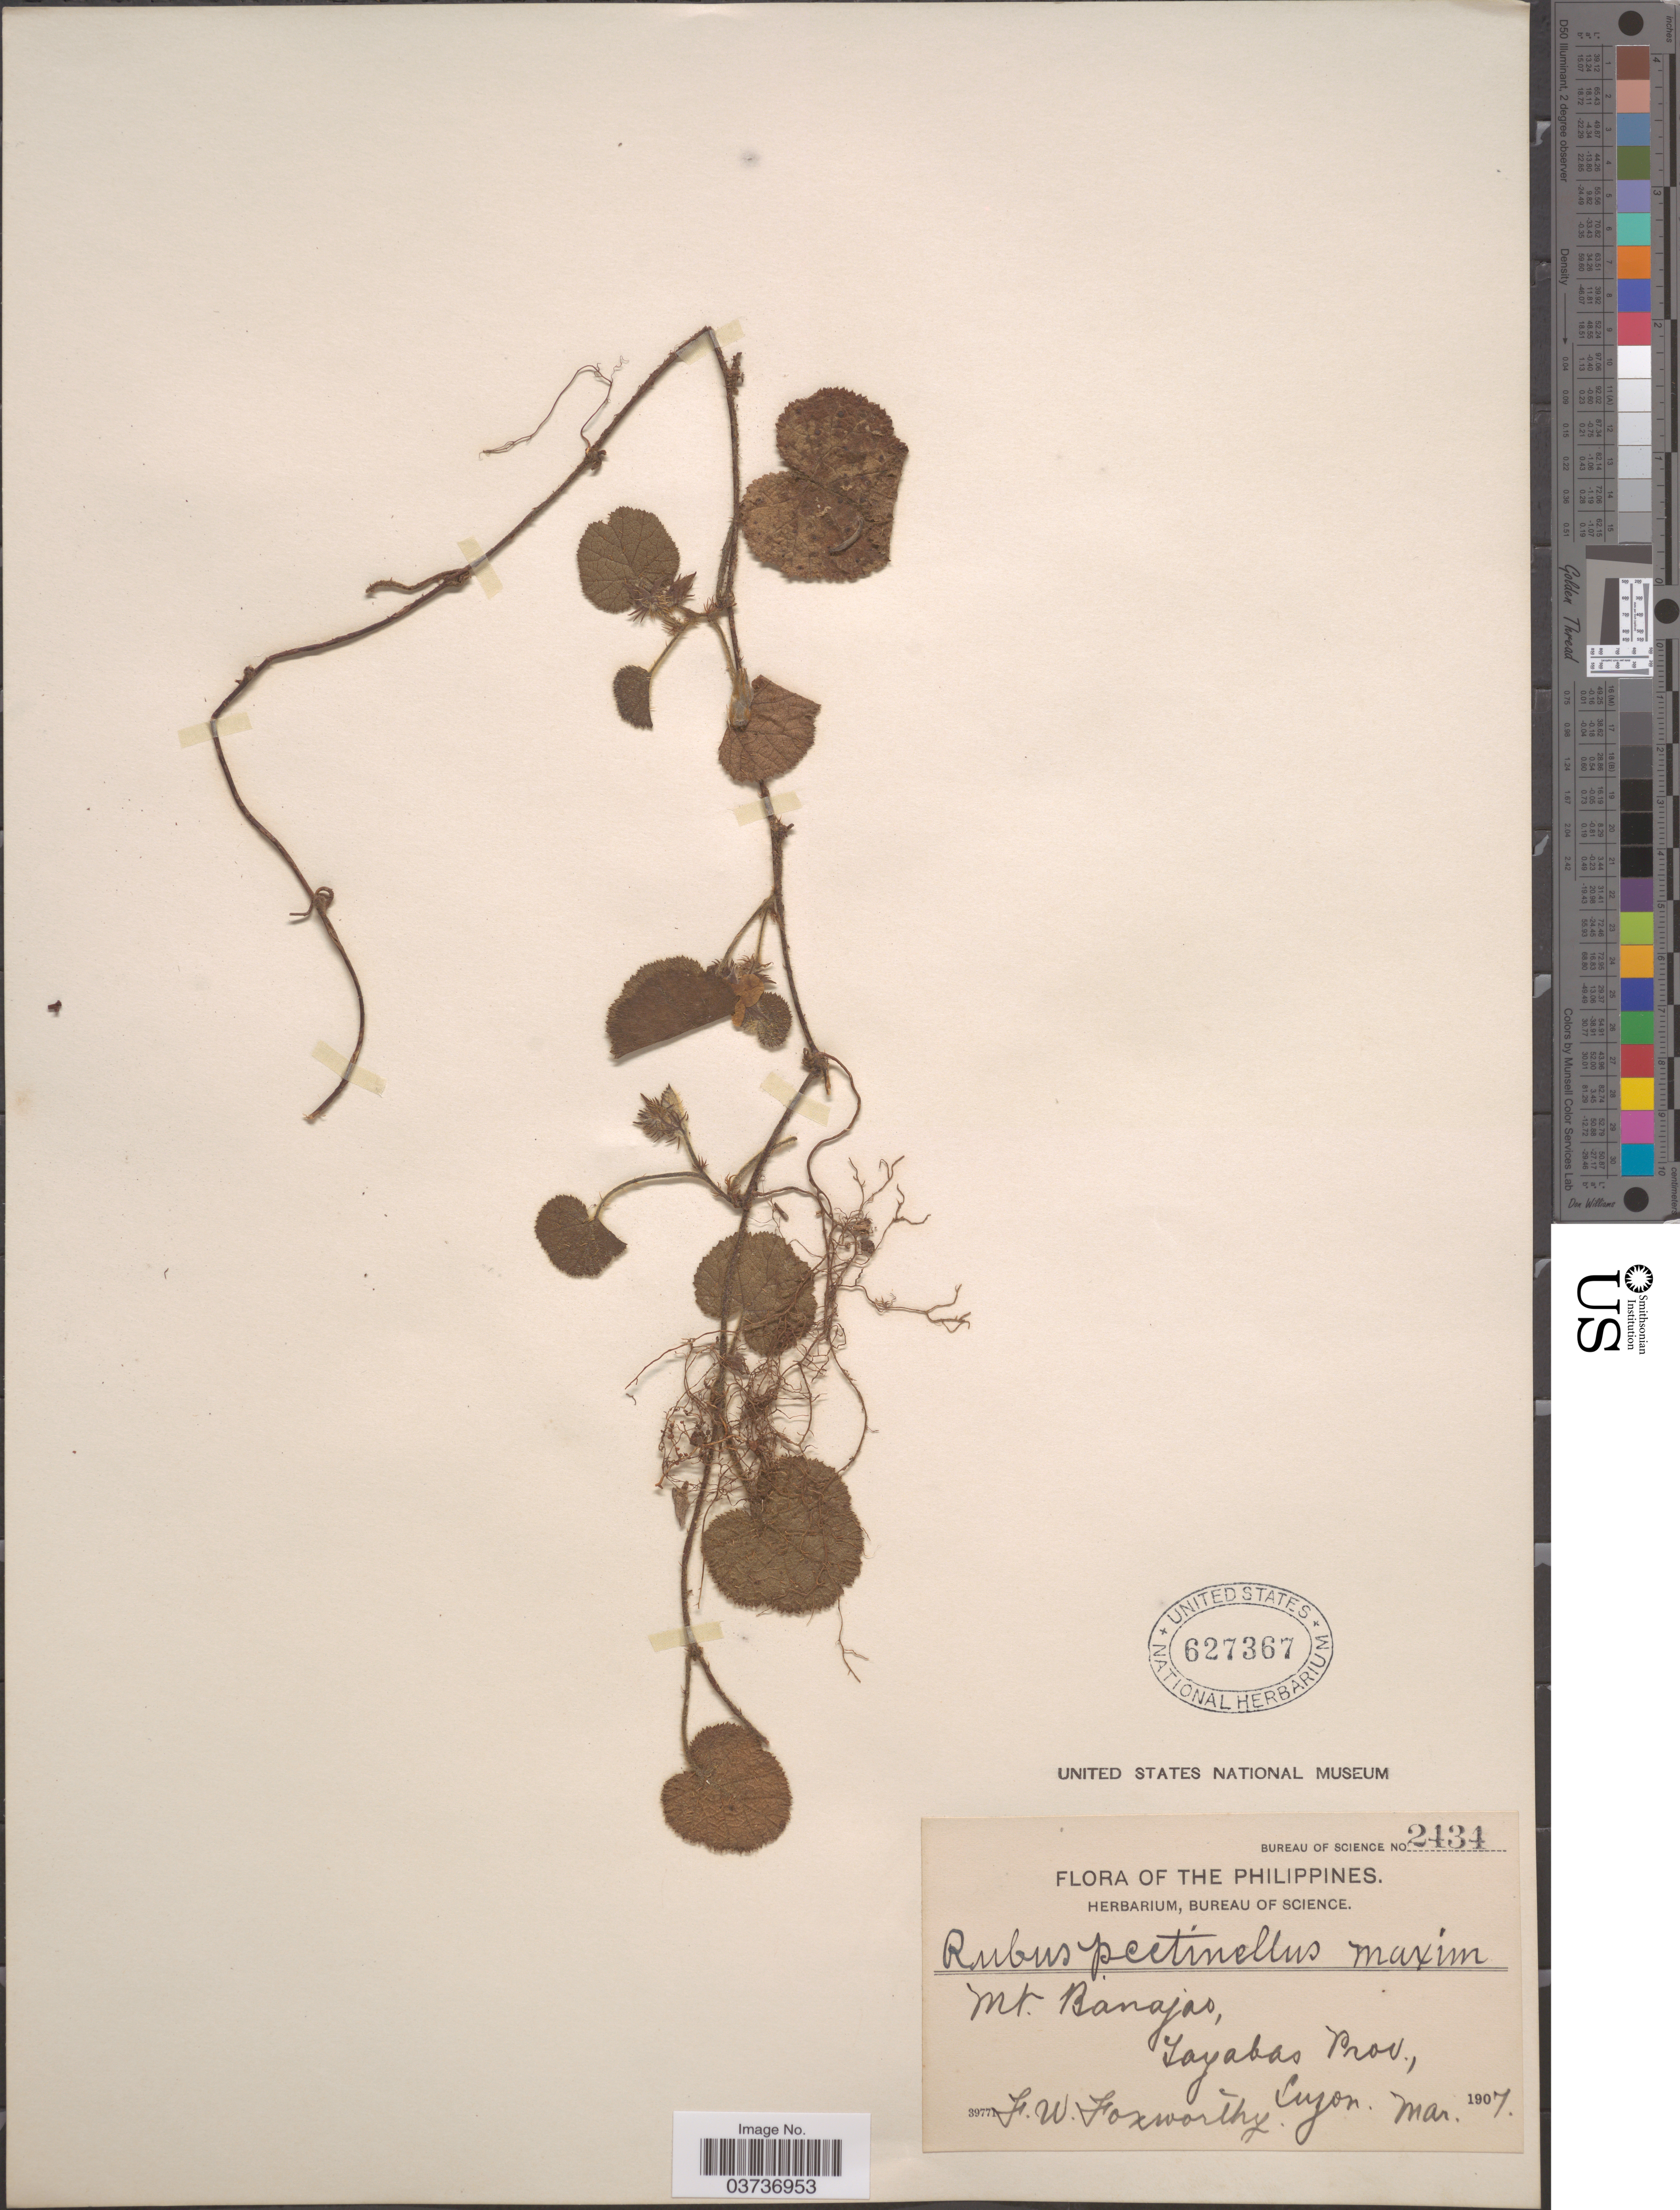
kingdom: Plantae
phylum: Tracheophyta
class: Magnoliopsida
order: Rosales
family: Rosaceae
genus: Rubus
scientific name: Rubus pectinellus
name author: Maxim.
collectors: F. W. Foxworthy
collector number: Bureau of Science 2434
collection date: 1907-03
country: Philippines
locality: Mt. Banajao, Tayabas Prov., Luzon.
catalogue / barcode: US 627367